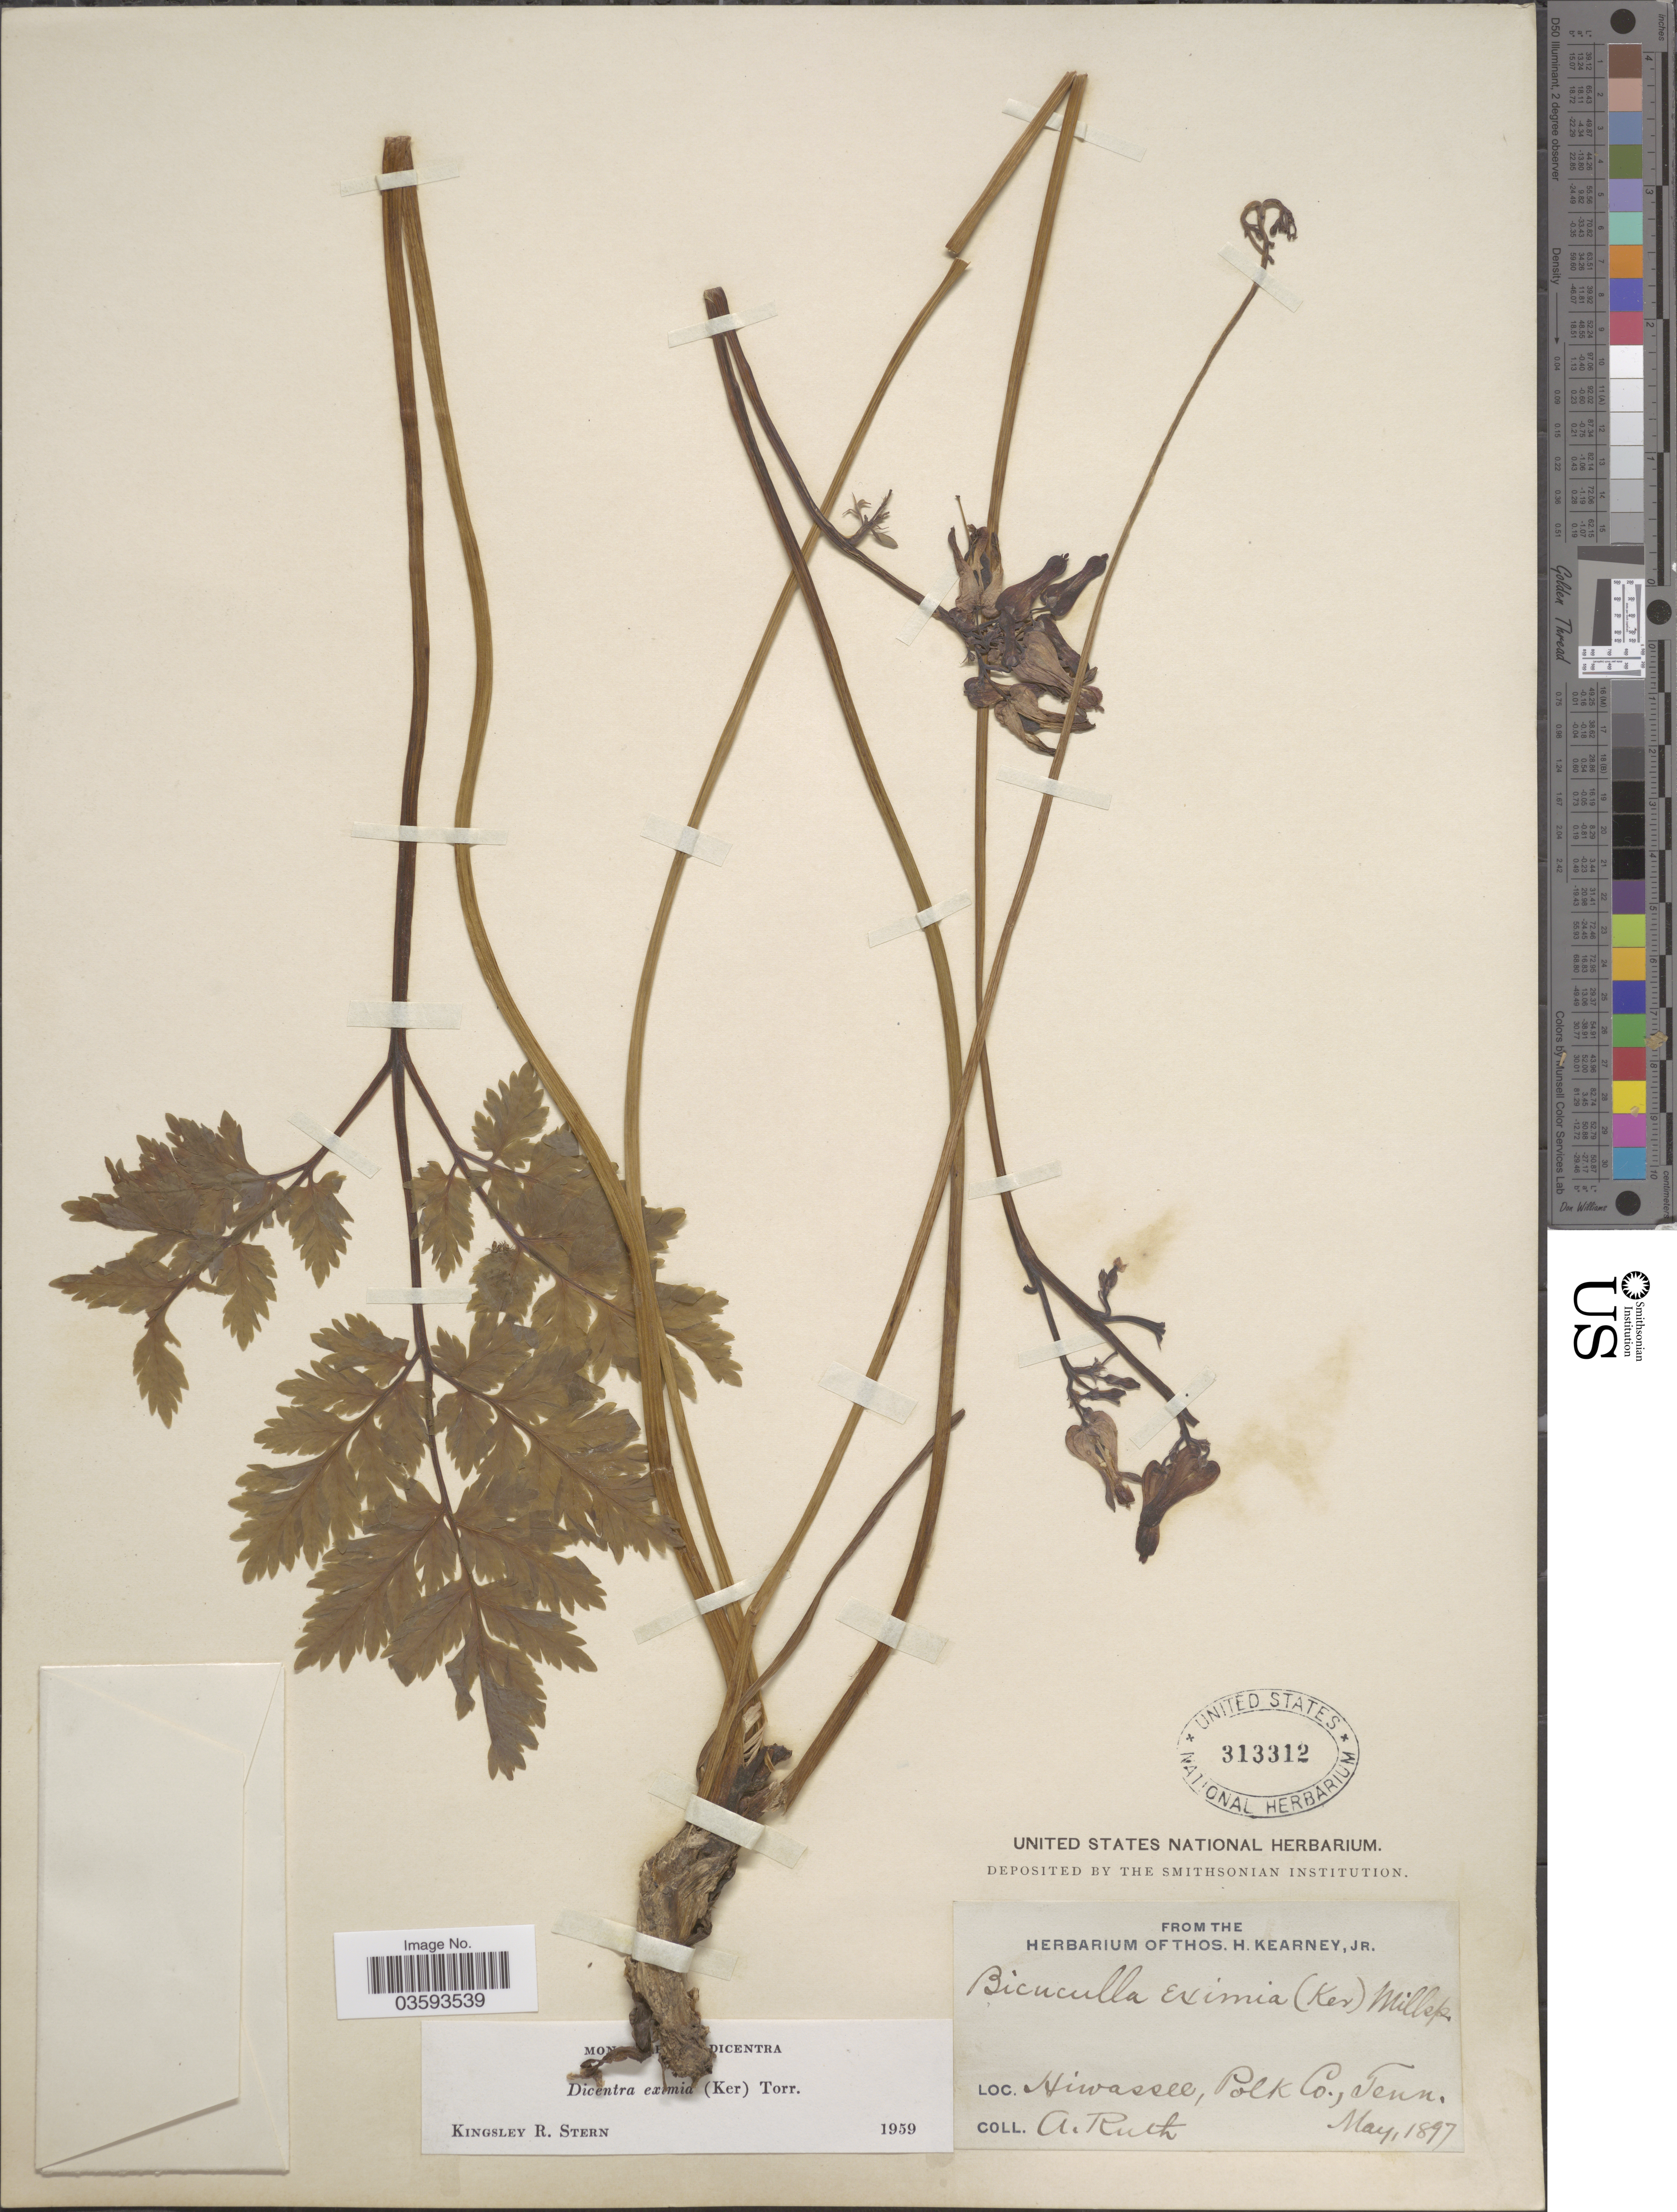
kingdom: Plantae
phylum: Tracheophyta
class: Magnoliopsida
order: Ranunculales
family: Papaveraceae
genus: Dicentra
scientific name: Dicentra eximia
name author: (Ker Gawl.) Torr.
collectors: A. Ruth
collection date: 1897-05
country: United States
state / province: Tennessee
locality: Hiwassee, Polk Co.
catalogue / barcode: US 313312